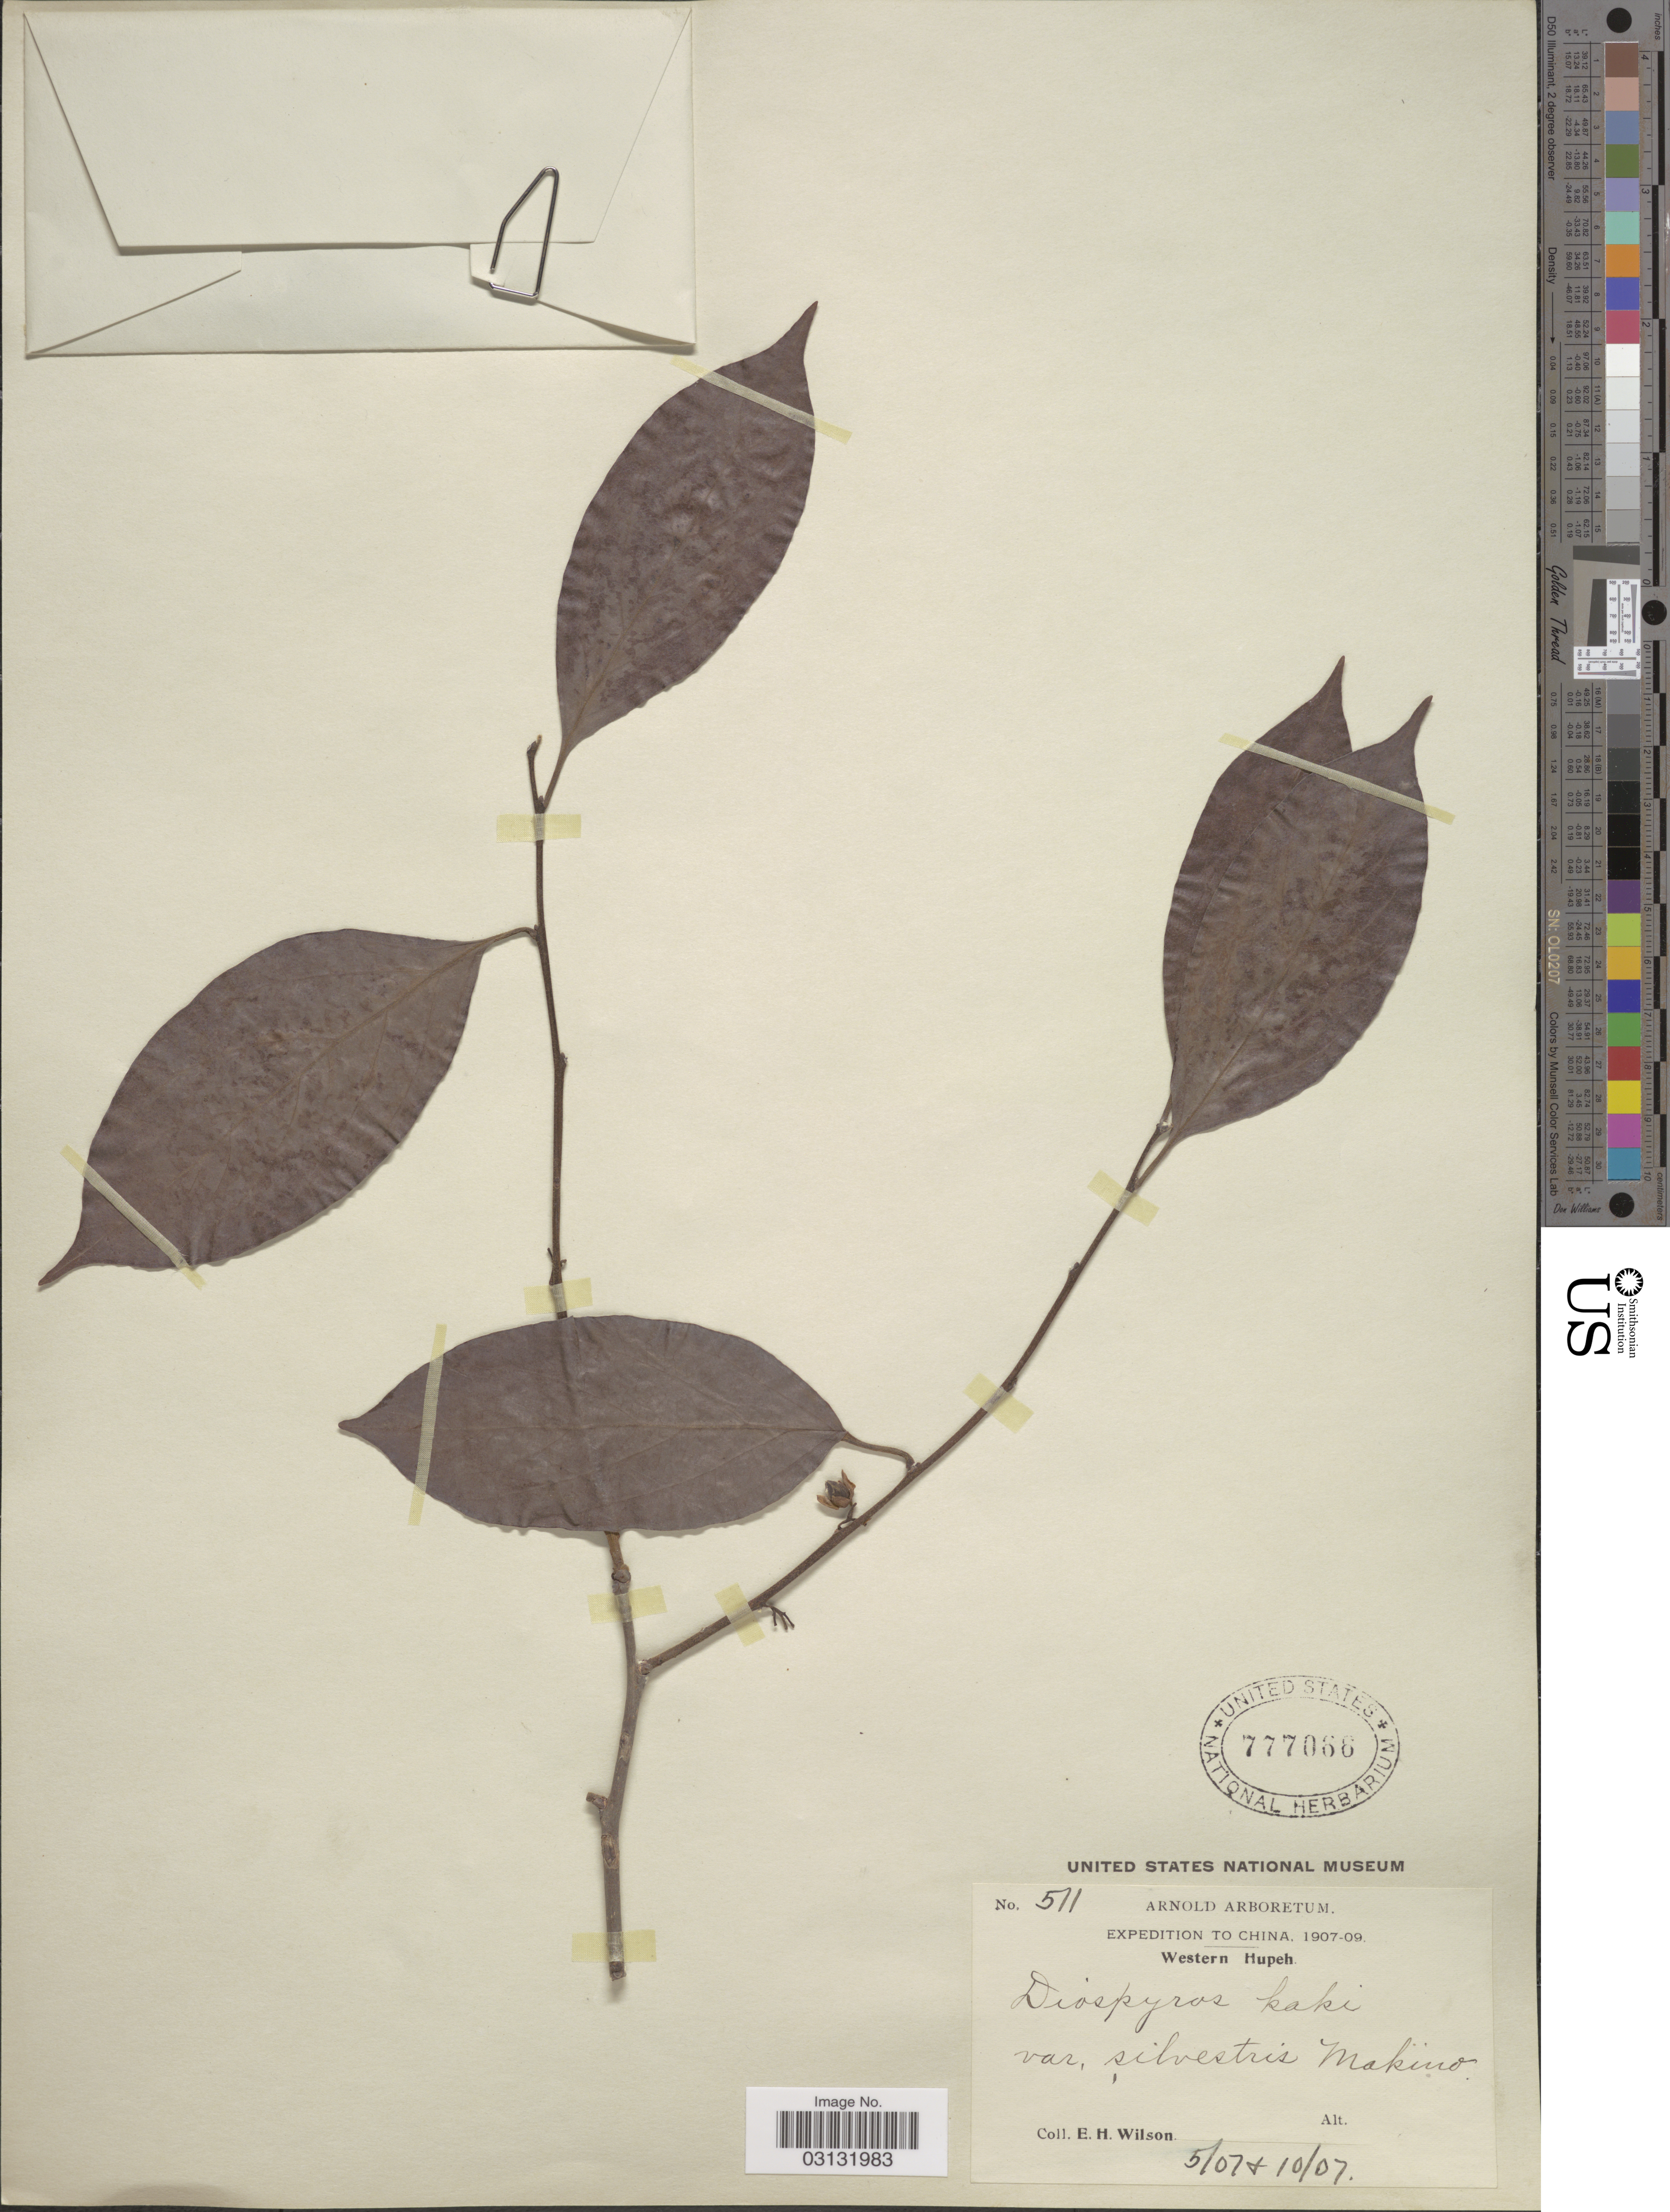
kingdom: Plantae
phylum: Tracheophyta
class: Magnoliopsida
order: Ericales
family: Ebenaceae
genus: Diospyros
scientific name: Diospyros kaki var. silvestris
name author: Makino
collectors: E. Wilson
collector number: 511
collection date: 1907-05/1907-10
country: China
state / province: Hubei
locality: Western Hupeh.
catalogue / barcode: US 777066